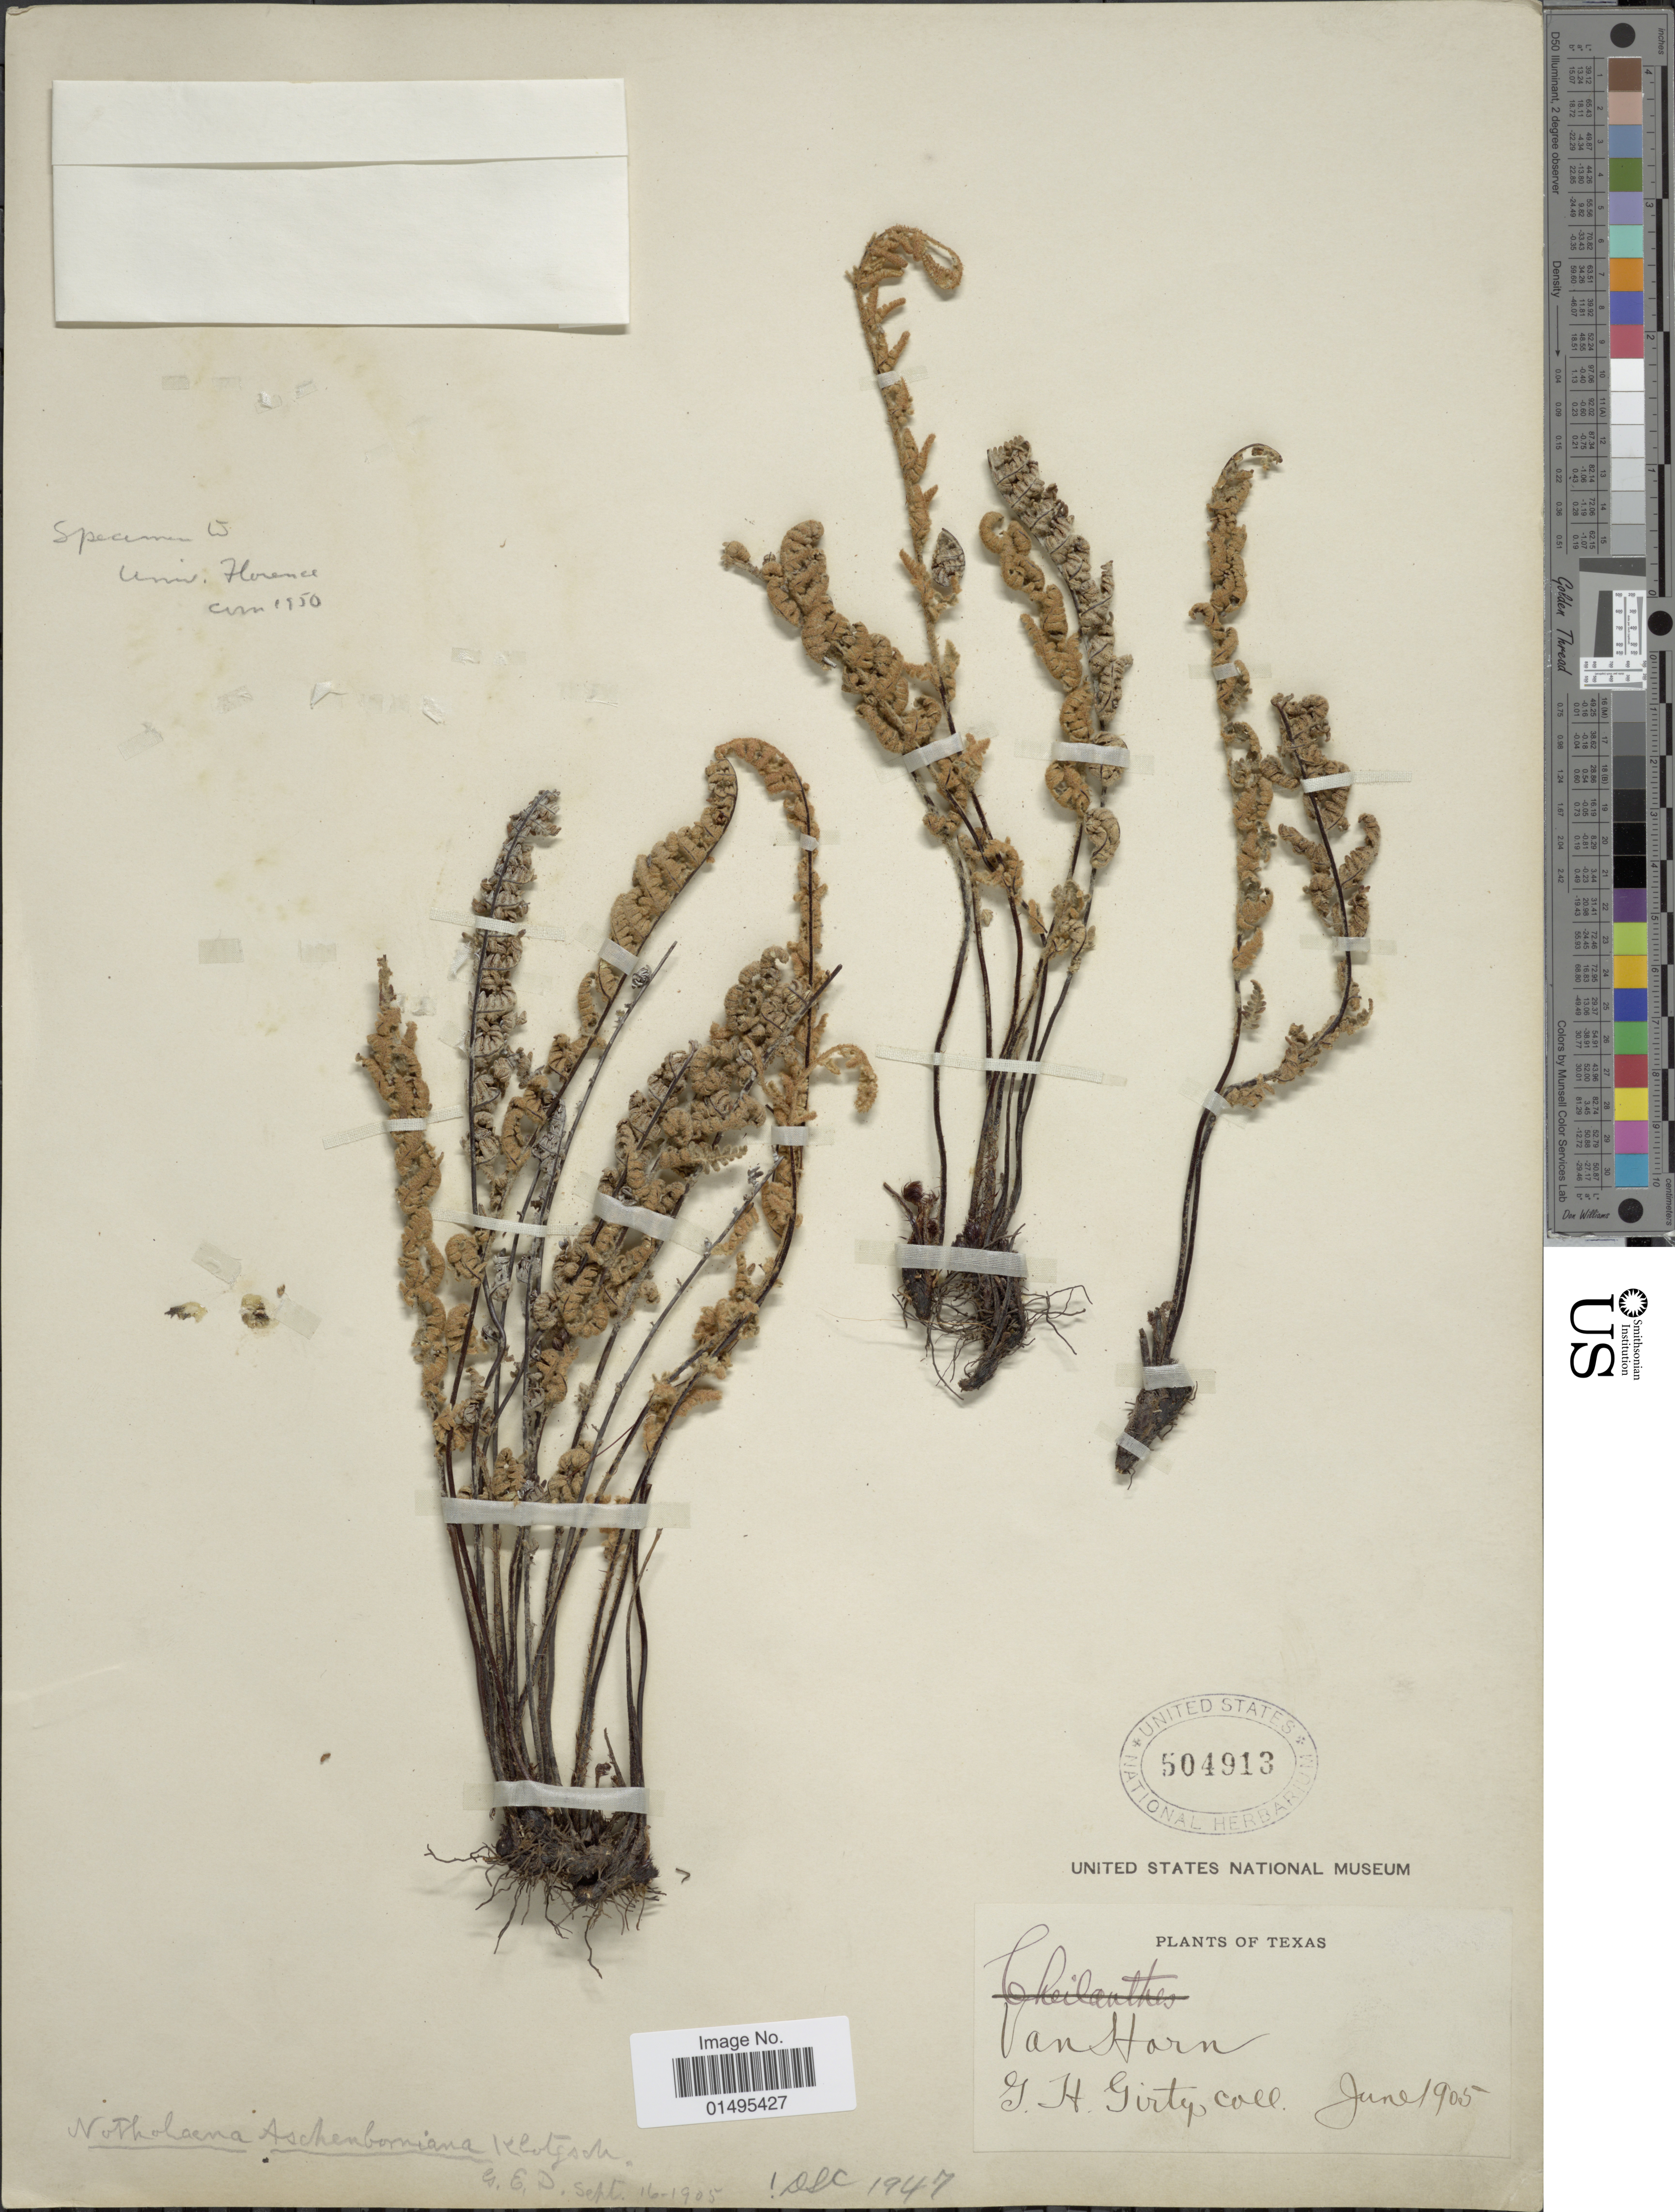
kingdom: Plantae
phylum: Tracheophyta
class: Polypodiopsida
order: Polypodiales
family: Pteridaceae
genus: Notholaena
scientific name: Notholaena aschenborniana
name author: Klotzsch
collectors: G. Girty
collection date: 1905-06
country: United States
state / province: Texas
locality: Van horn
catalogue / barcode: US 504913